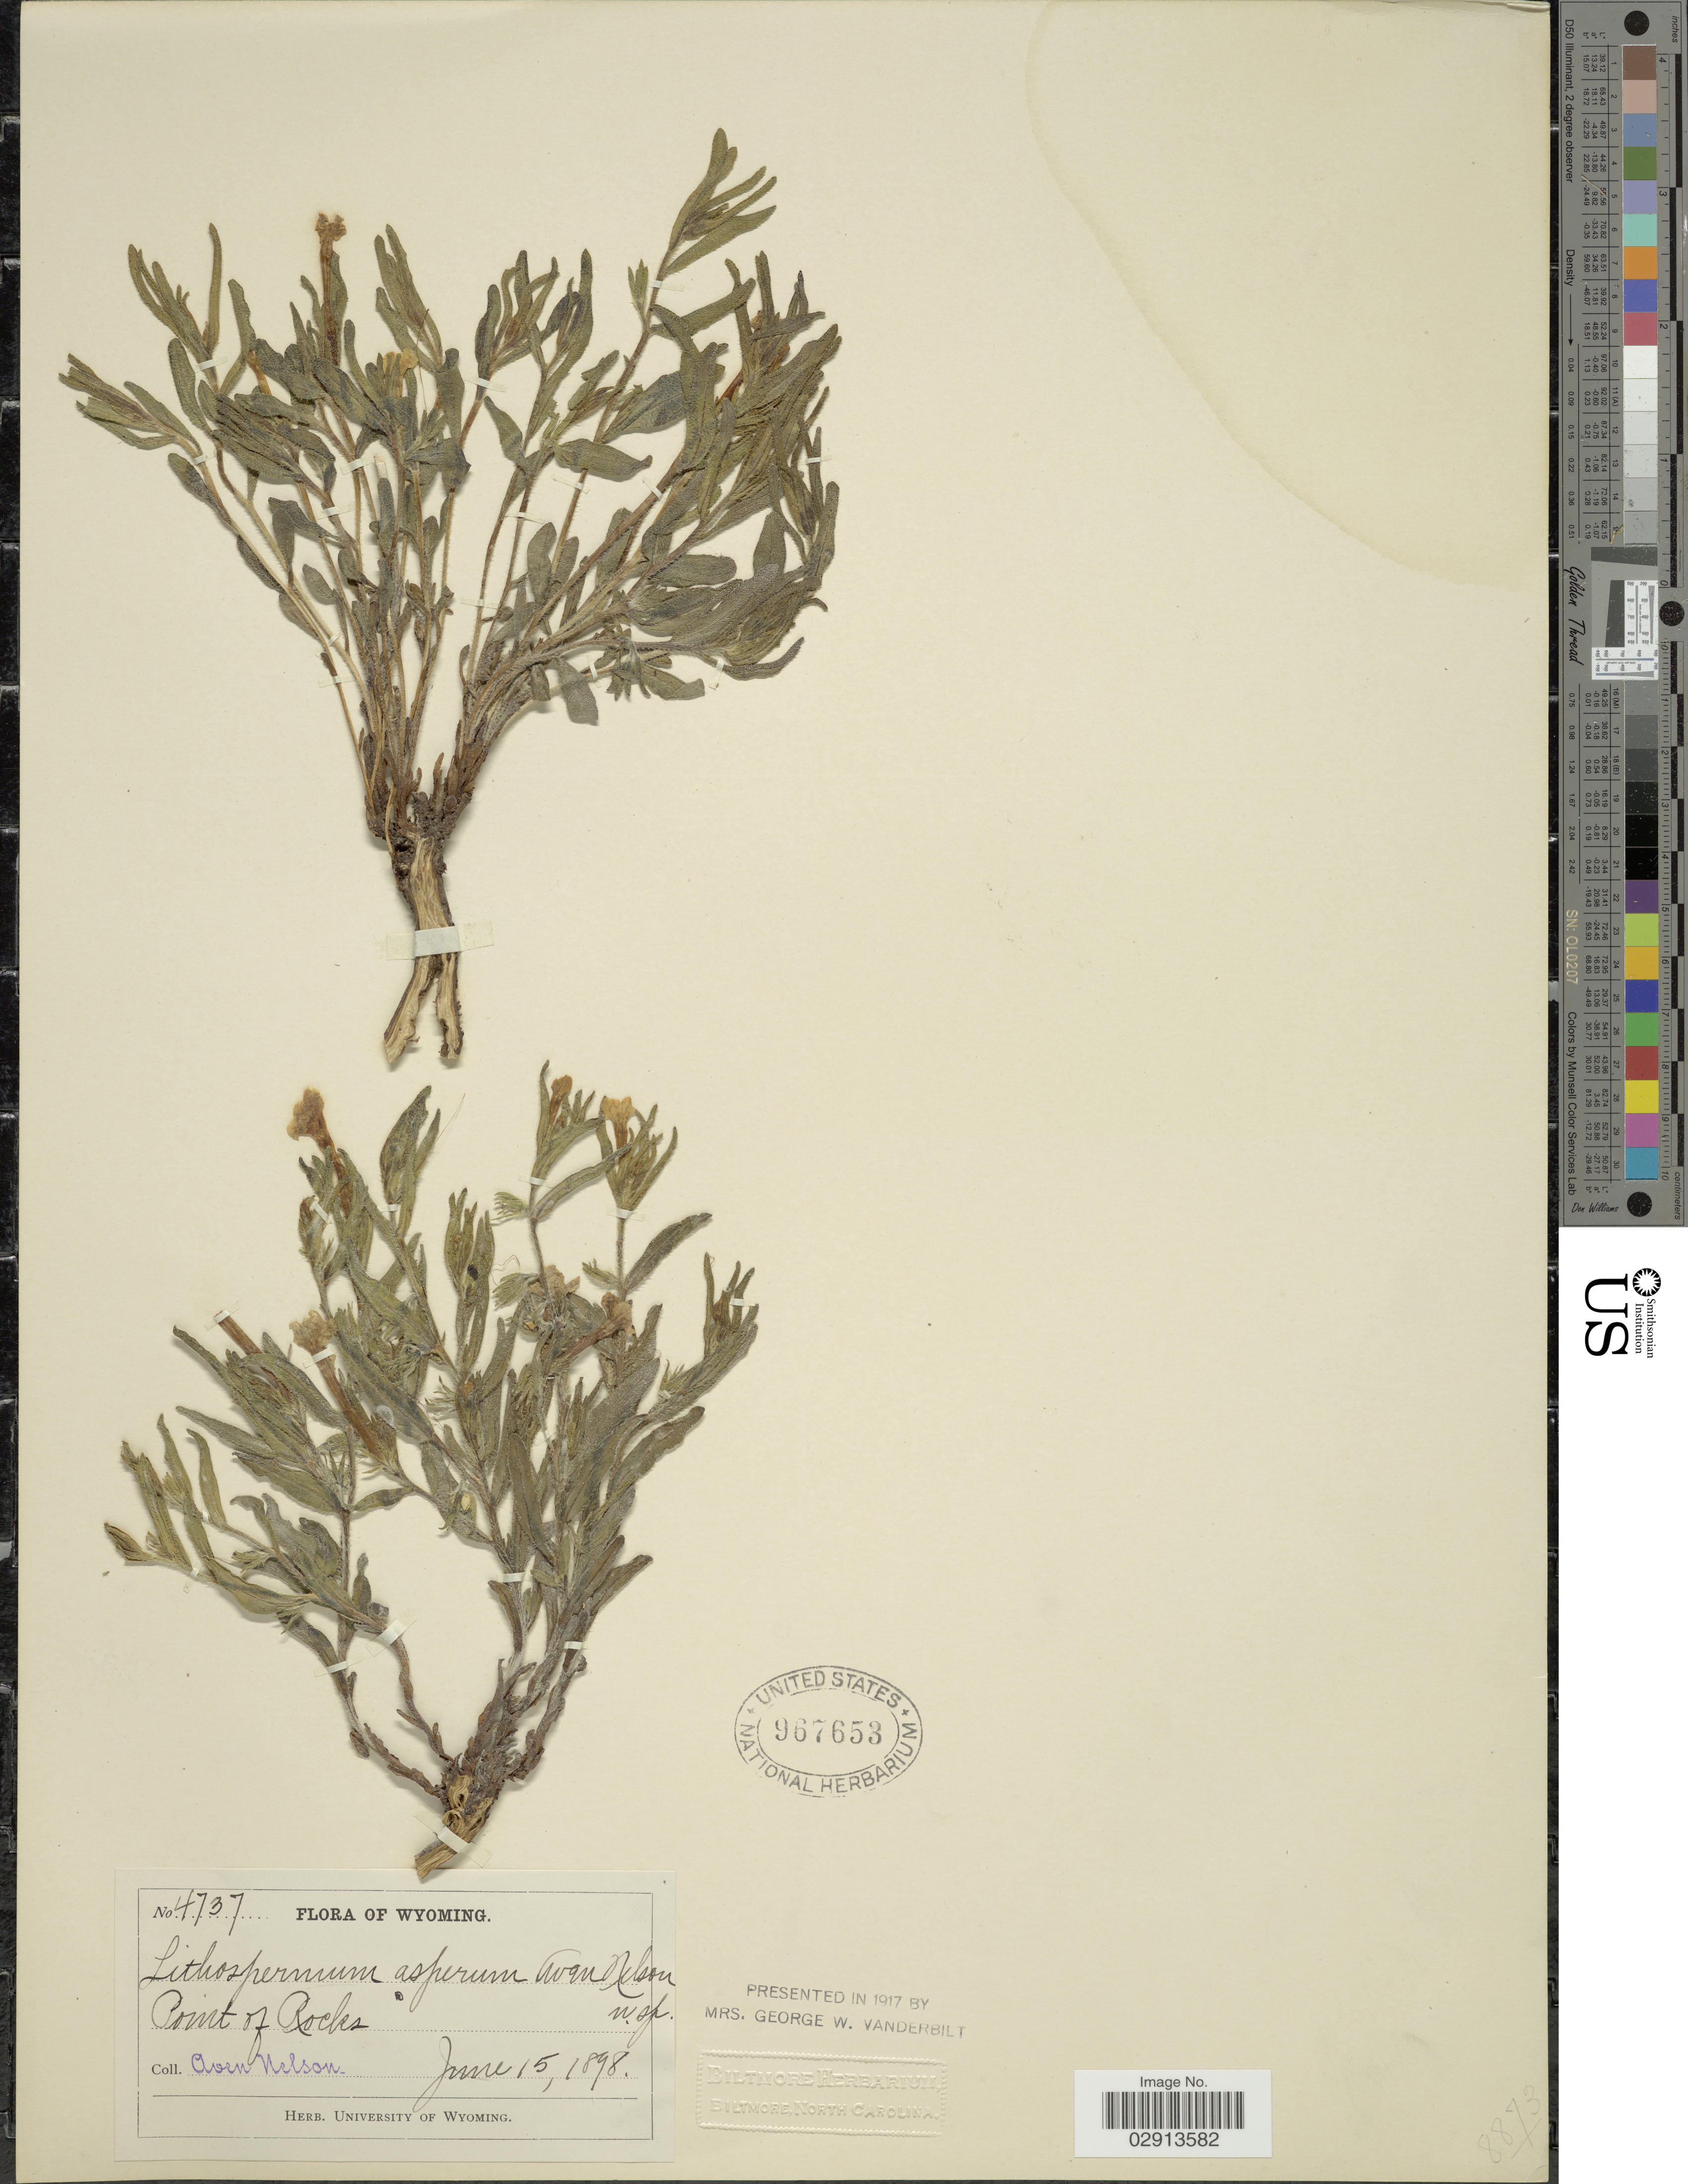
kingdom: Plantae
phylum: Tracheophyta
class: Magnoliopsida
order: Boraginales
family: Boraginaceae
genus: Lithospermum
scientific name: Lithospermum asperum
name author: A. Nelson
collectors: A. Nelson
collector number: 4737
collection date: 1898-06-15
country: United States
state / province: Wyoming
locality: Point of Rocks.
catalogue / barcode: US 967653